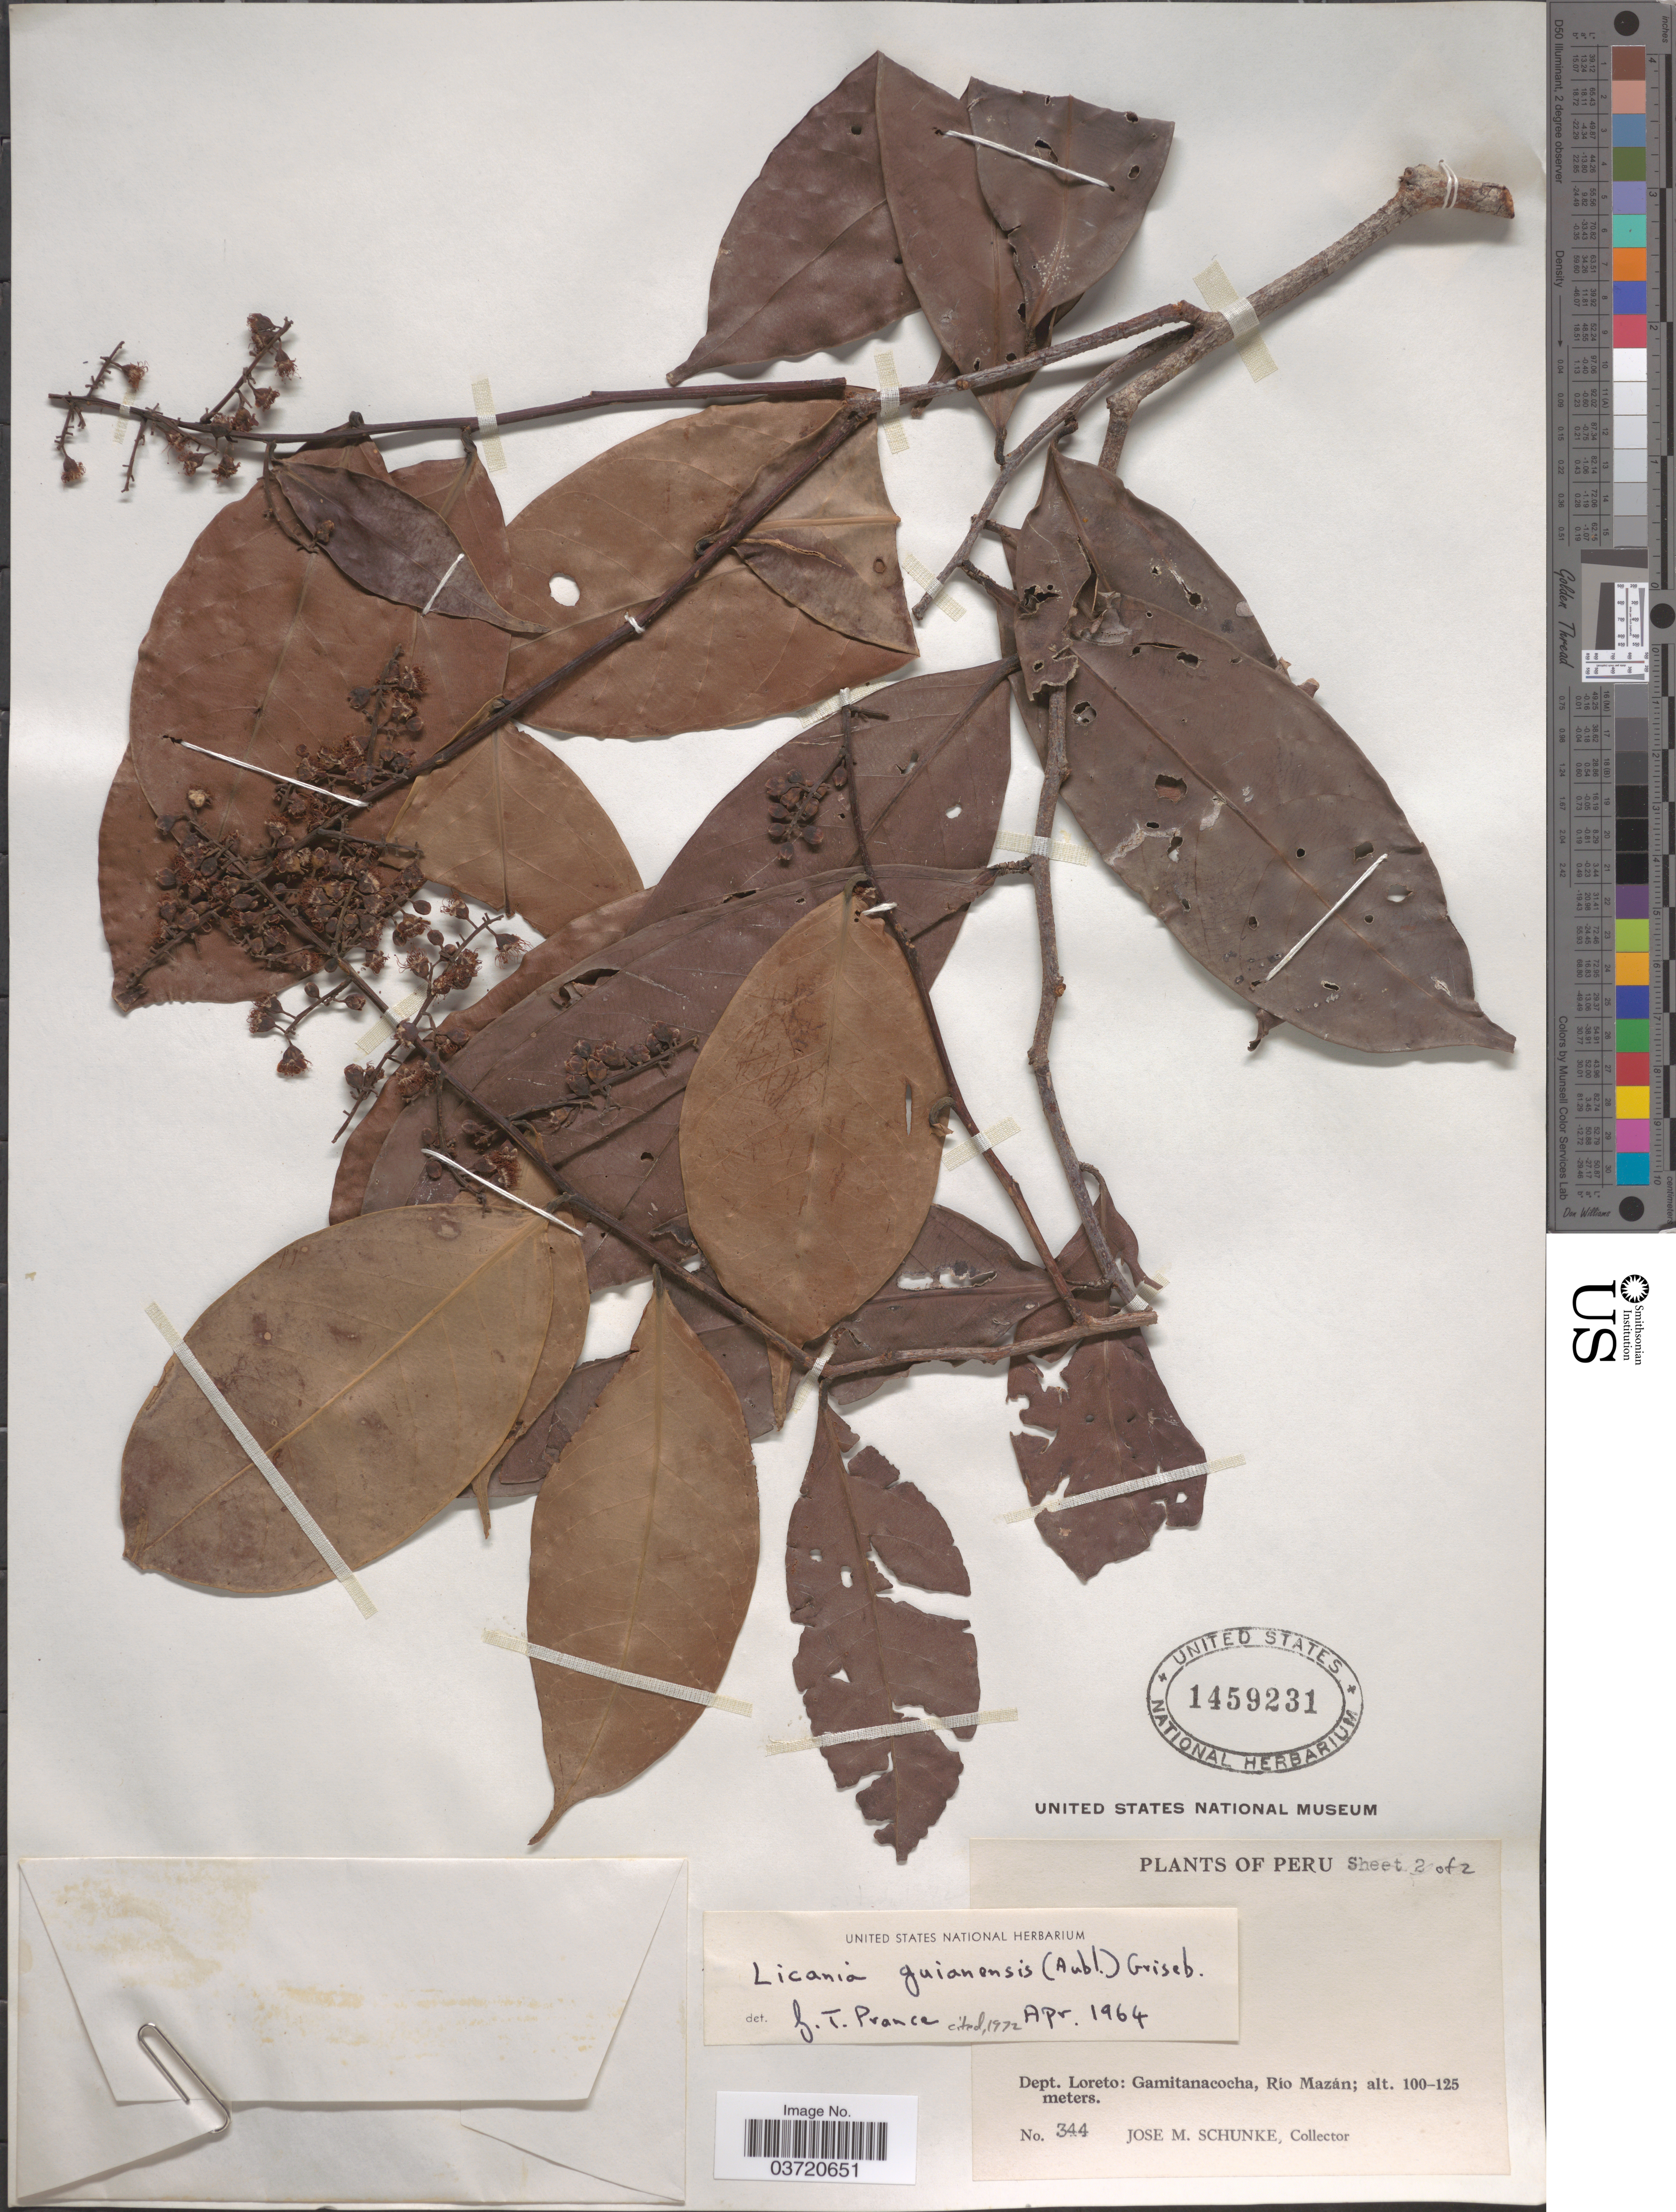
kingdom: Plantae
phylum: Tracheophyta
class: Magnoliopsida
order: Malpighiales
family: Chrysobalanaceae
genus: Moquilea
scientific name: Moquilea guianensis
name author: Aubl.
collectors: J. M. Schunke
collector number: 344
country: Peru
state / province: Loreto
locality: Dept. Loreto: Gamitanacocha, Rio Mazán.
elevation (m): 100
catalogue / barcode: US 1459231